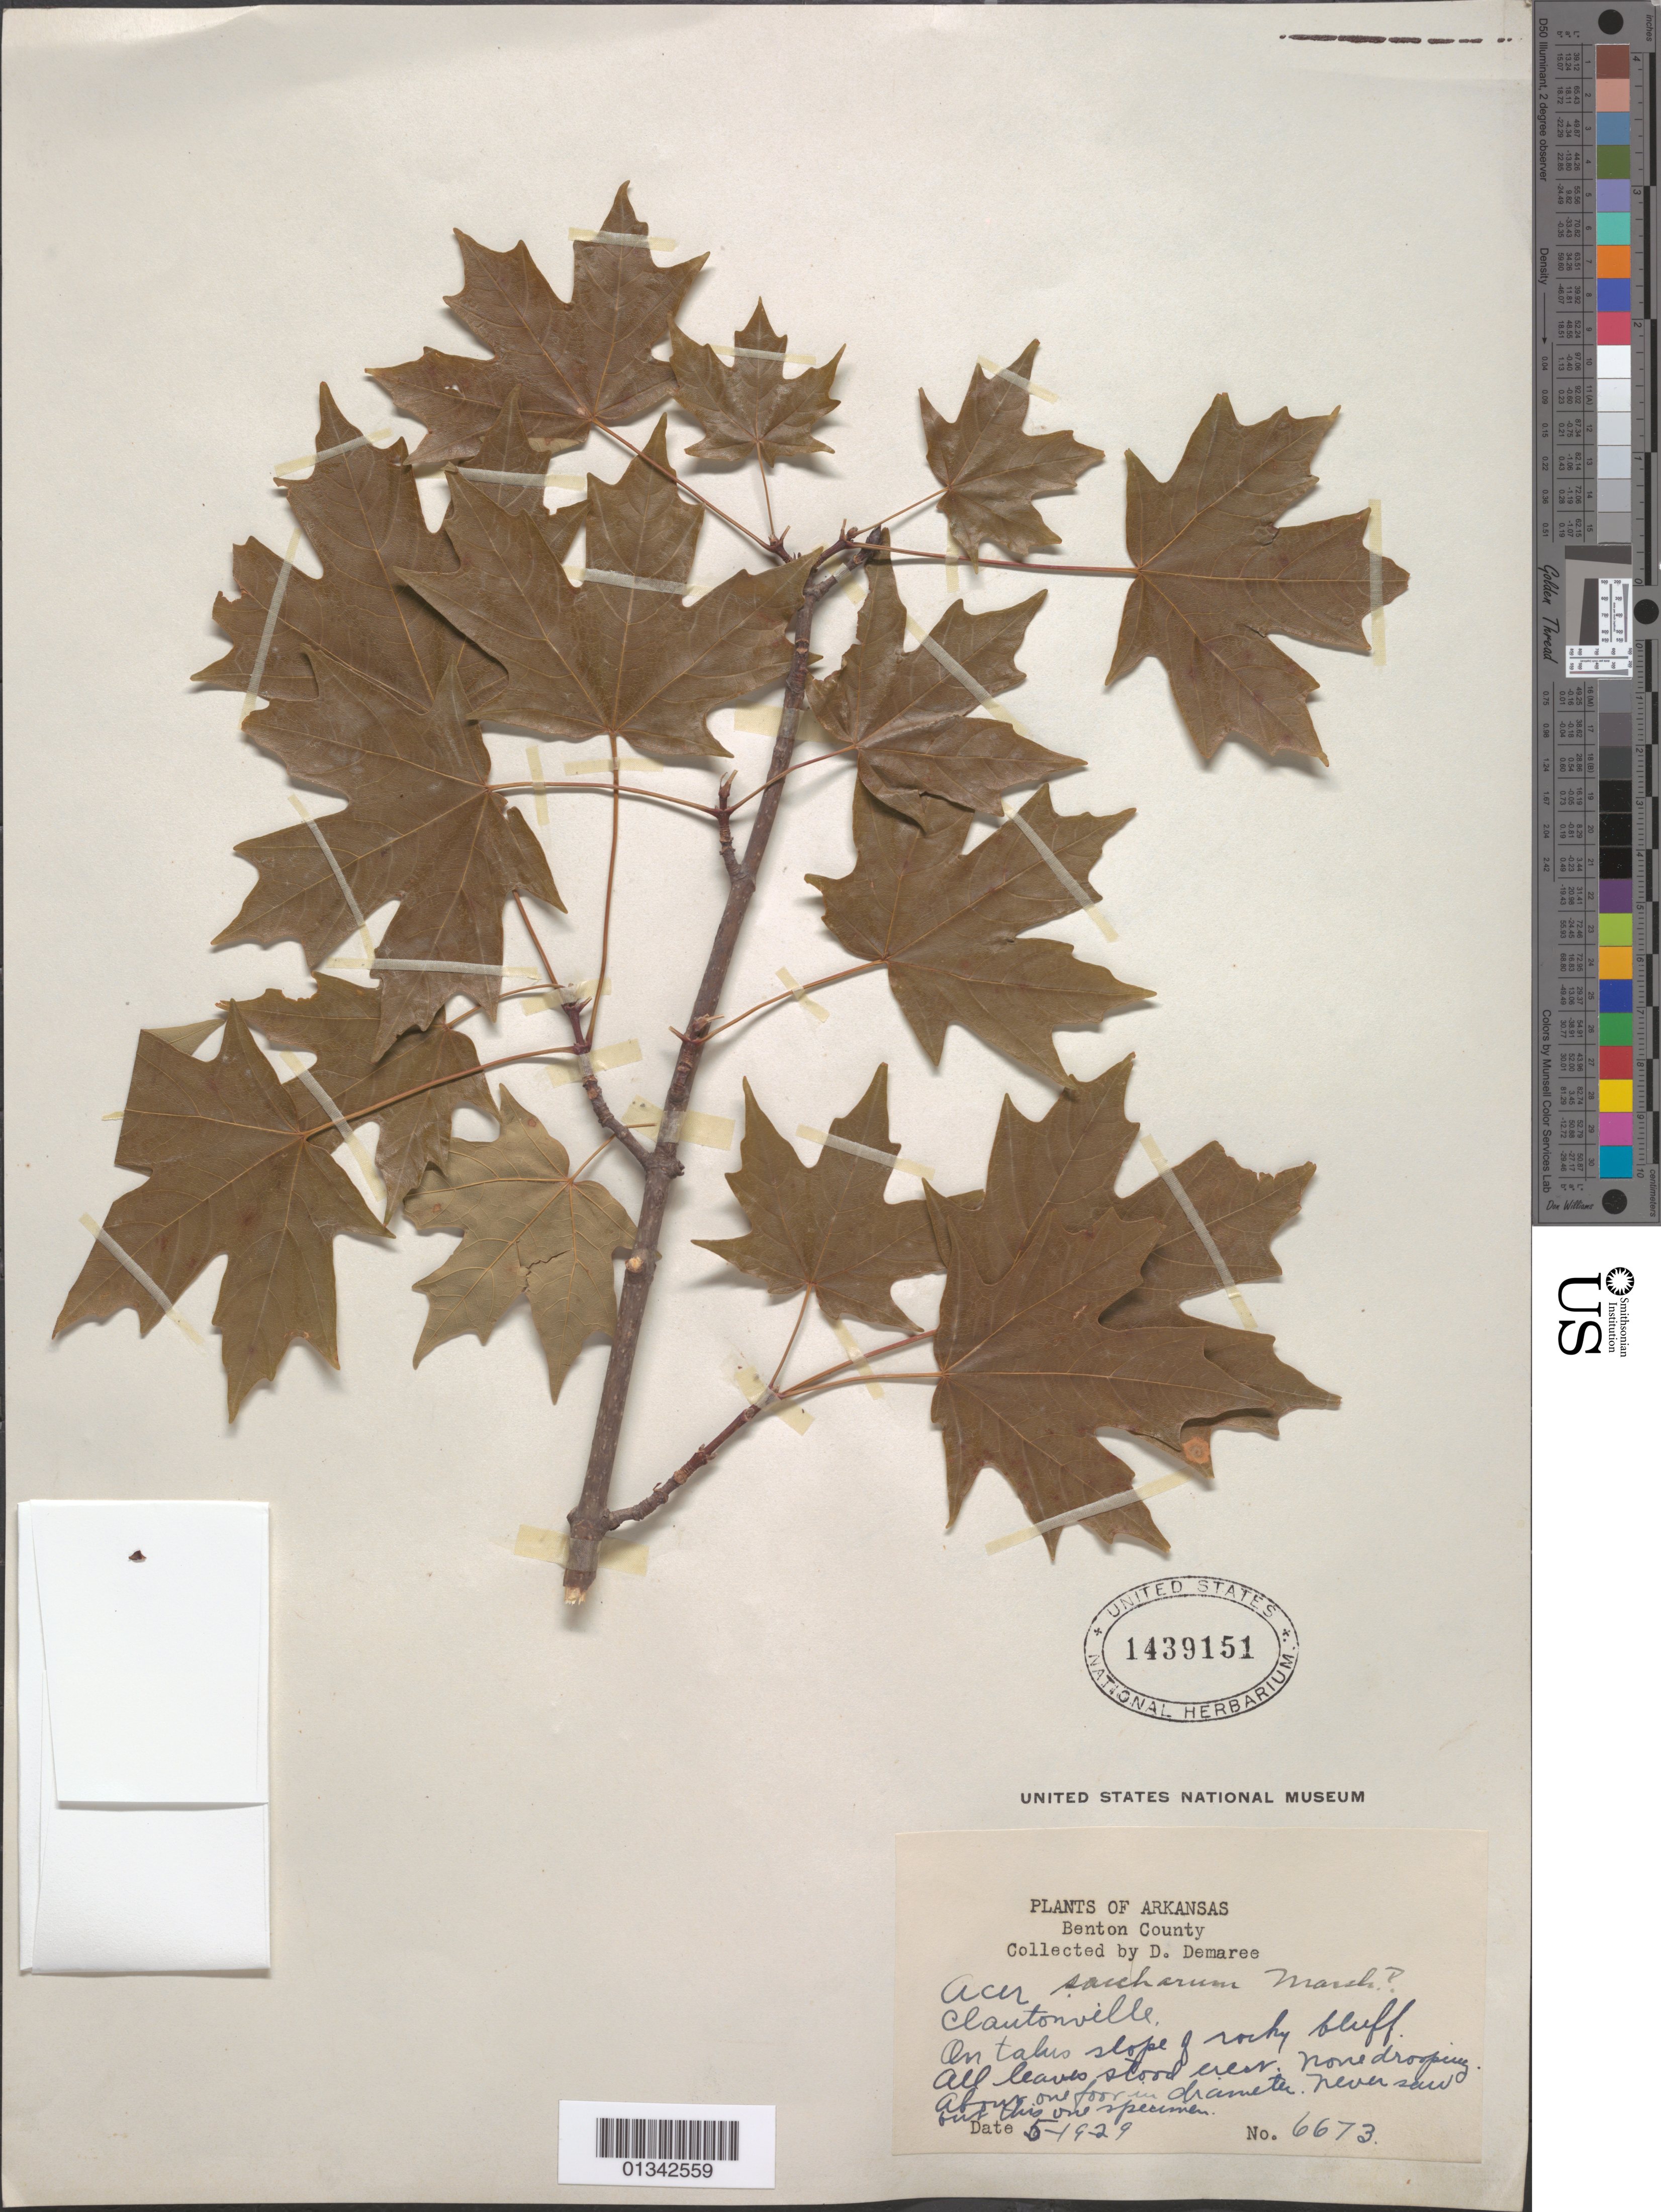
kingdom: Plantae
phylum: Tracheophyta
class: Magnoliopsida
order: Sapindales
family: Sapindaceae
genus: Acer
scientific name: Acer saccharum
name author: Marshall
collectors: D. Demaree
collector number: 6673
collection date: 1929-05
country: United States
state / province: Arkansas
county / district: Benton County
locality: Clantonville, Benton County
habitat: On talus slope of rocky bluff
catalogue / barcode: US 1439151